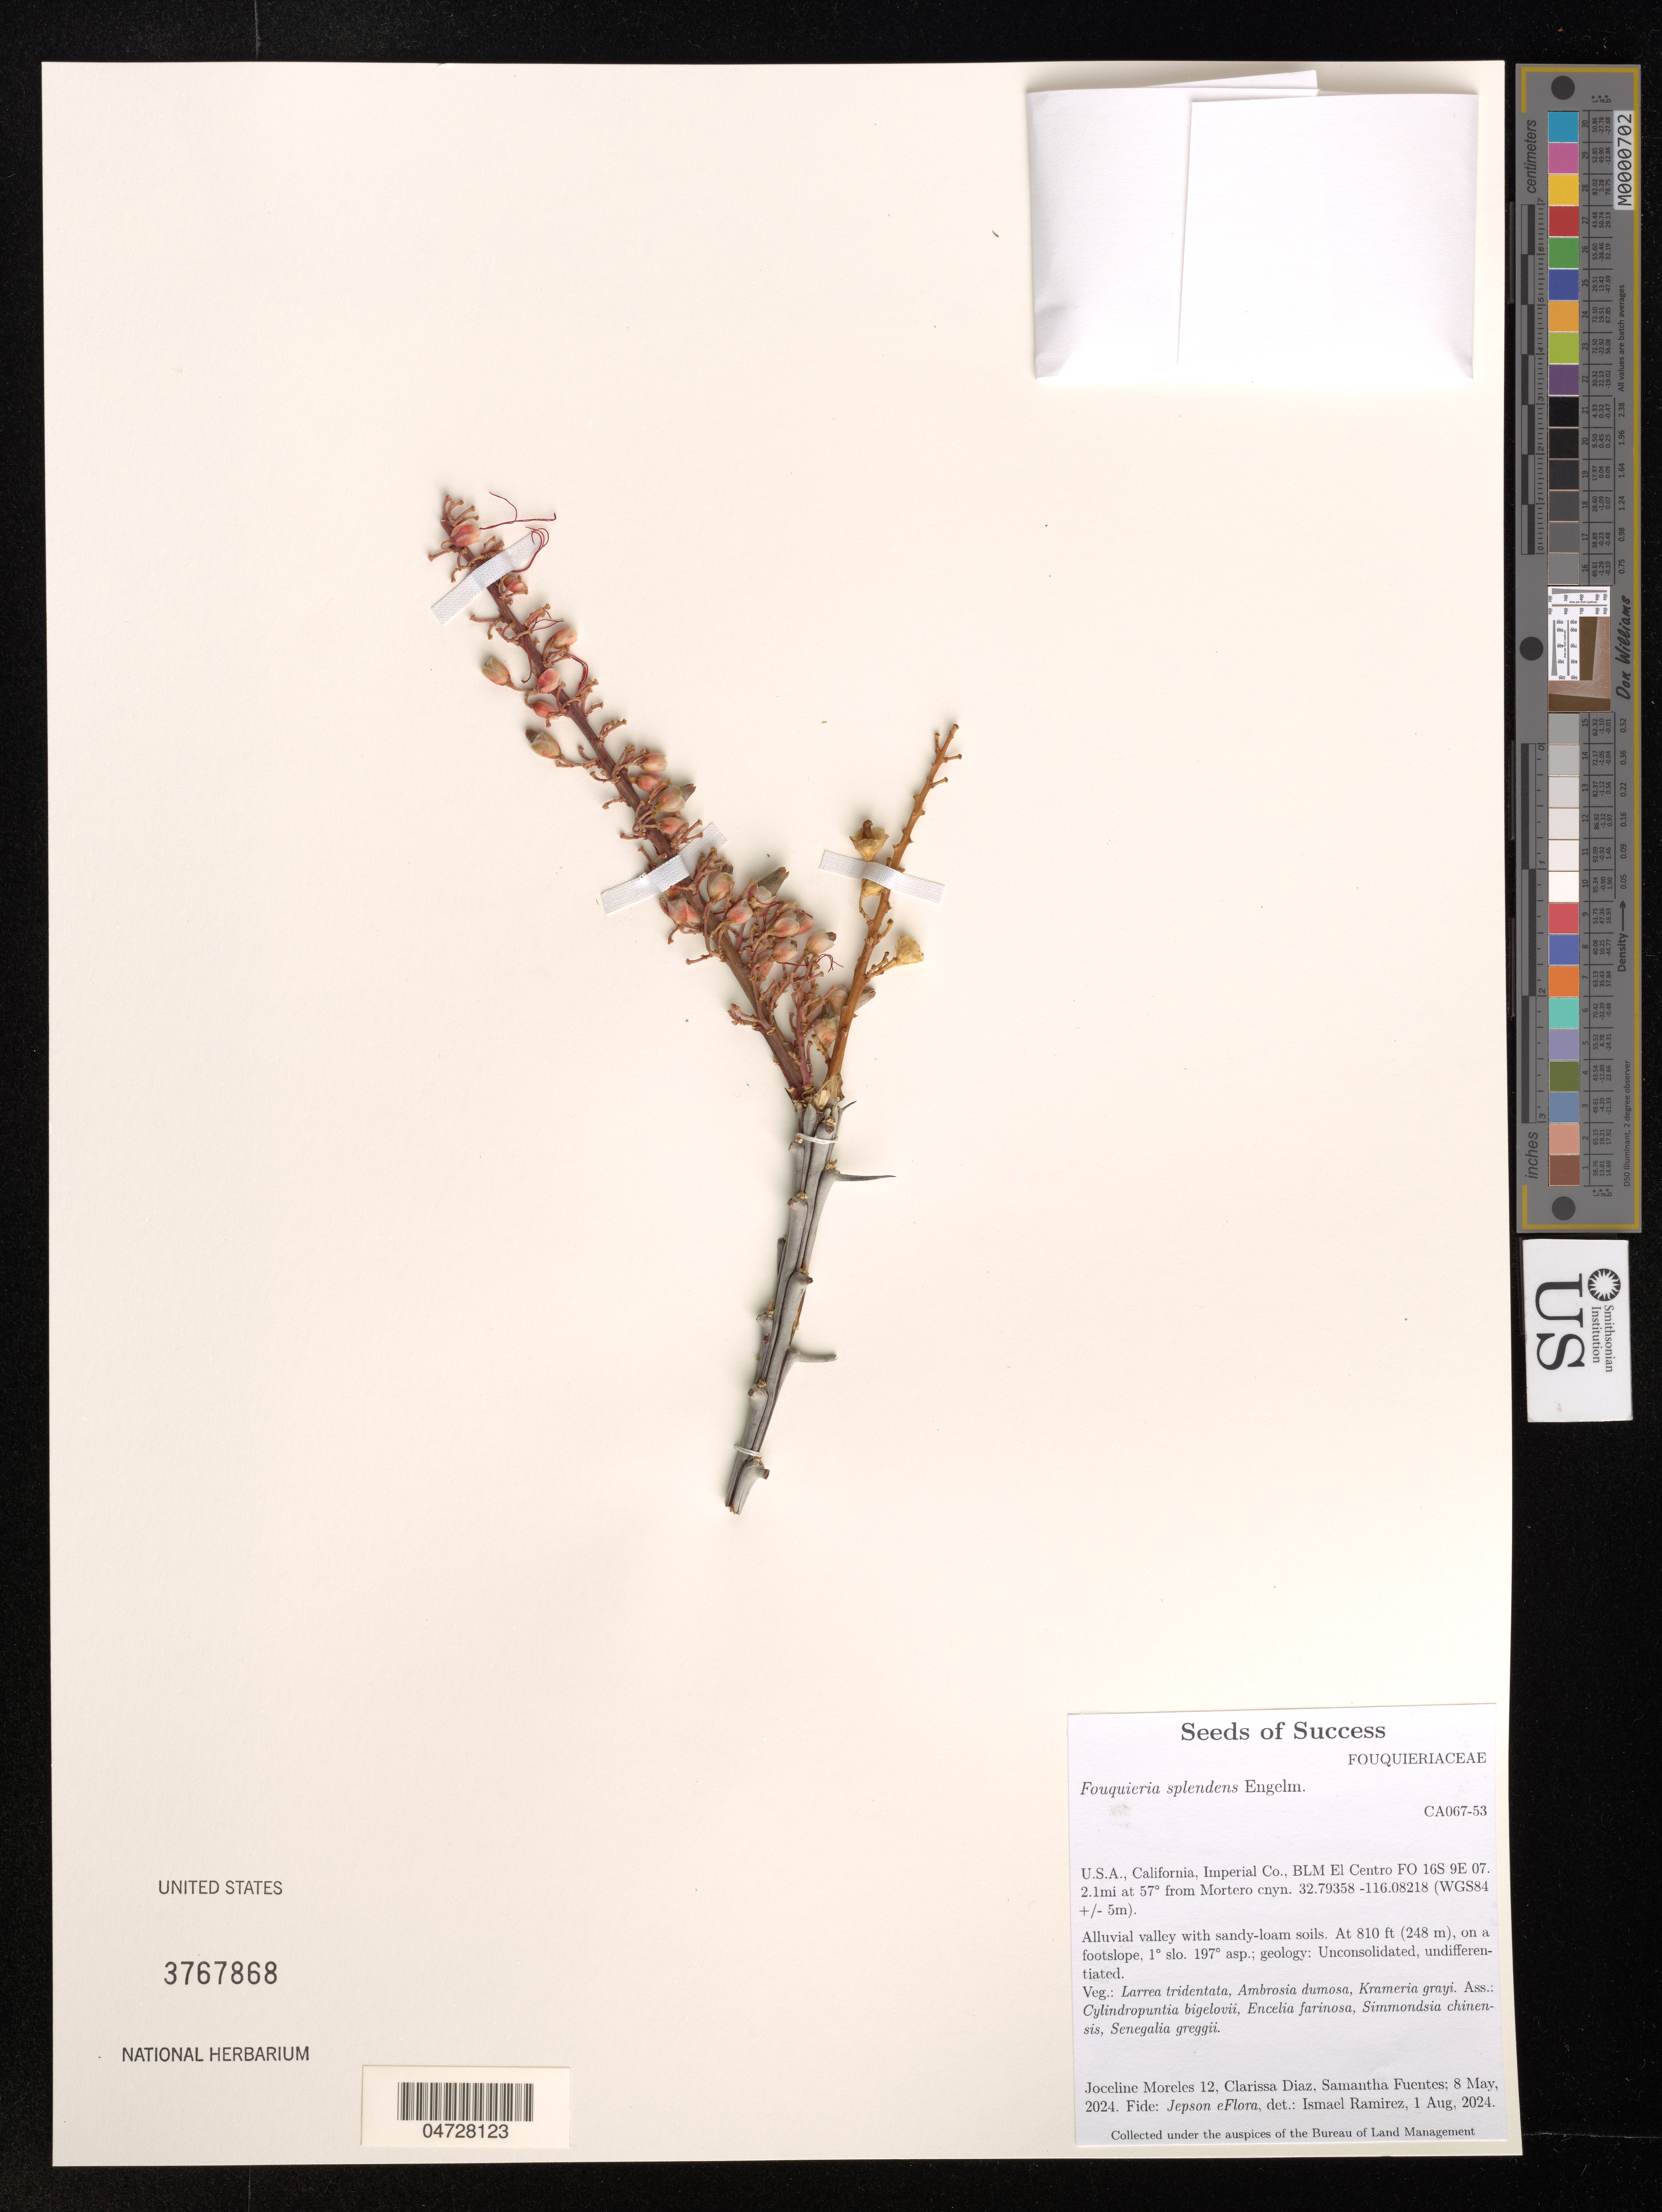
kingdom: Plantae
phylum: Tracheophyta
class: Magnoliopsida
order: Ericales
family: Fouquieriaceae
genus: Fouquieria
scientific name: Fouquieria splendens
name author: Engelm.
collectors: J. Moreles, C. Díaz & S. Fuentus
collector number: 12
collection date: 2024-05-08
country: United States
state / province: California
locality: Imperial Co., BLM El Centro FO 16S 9E 07, 2.1mi at 57˚ from Mortero cnyn.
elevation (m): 247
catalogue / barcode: US 3767868